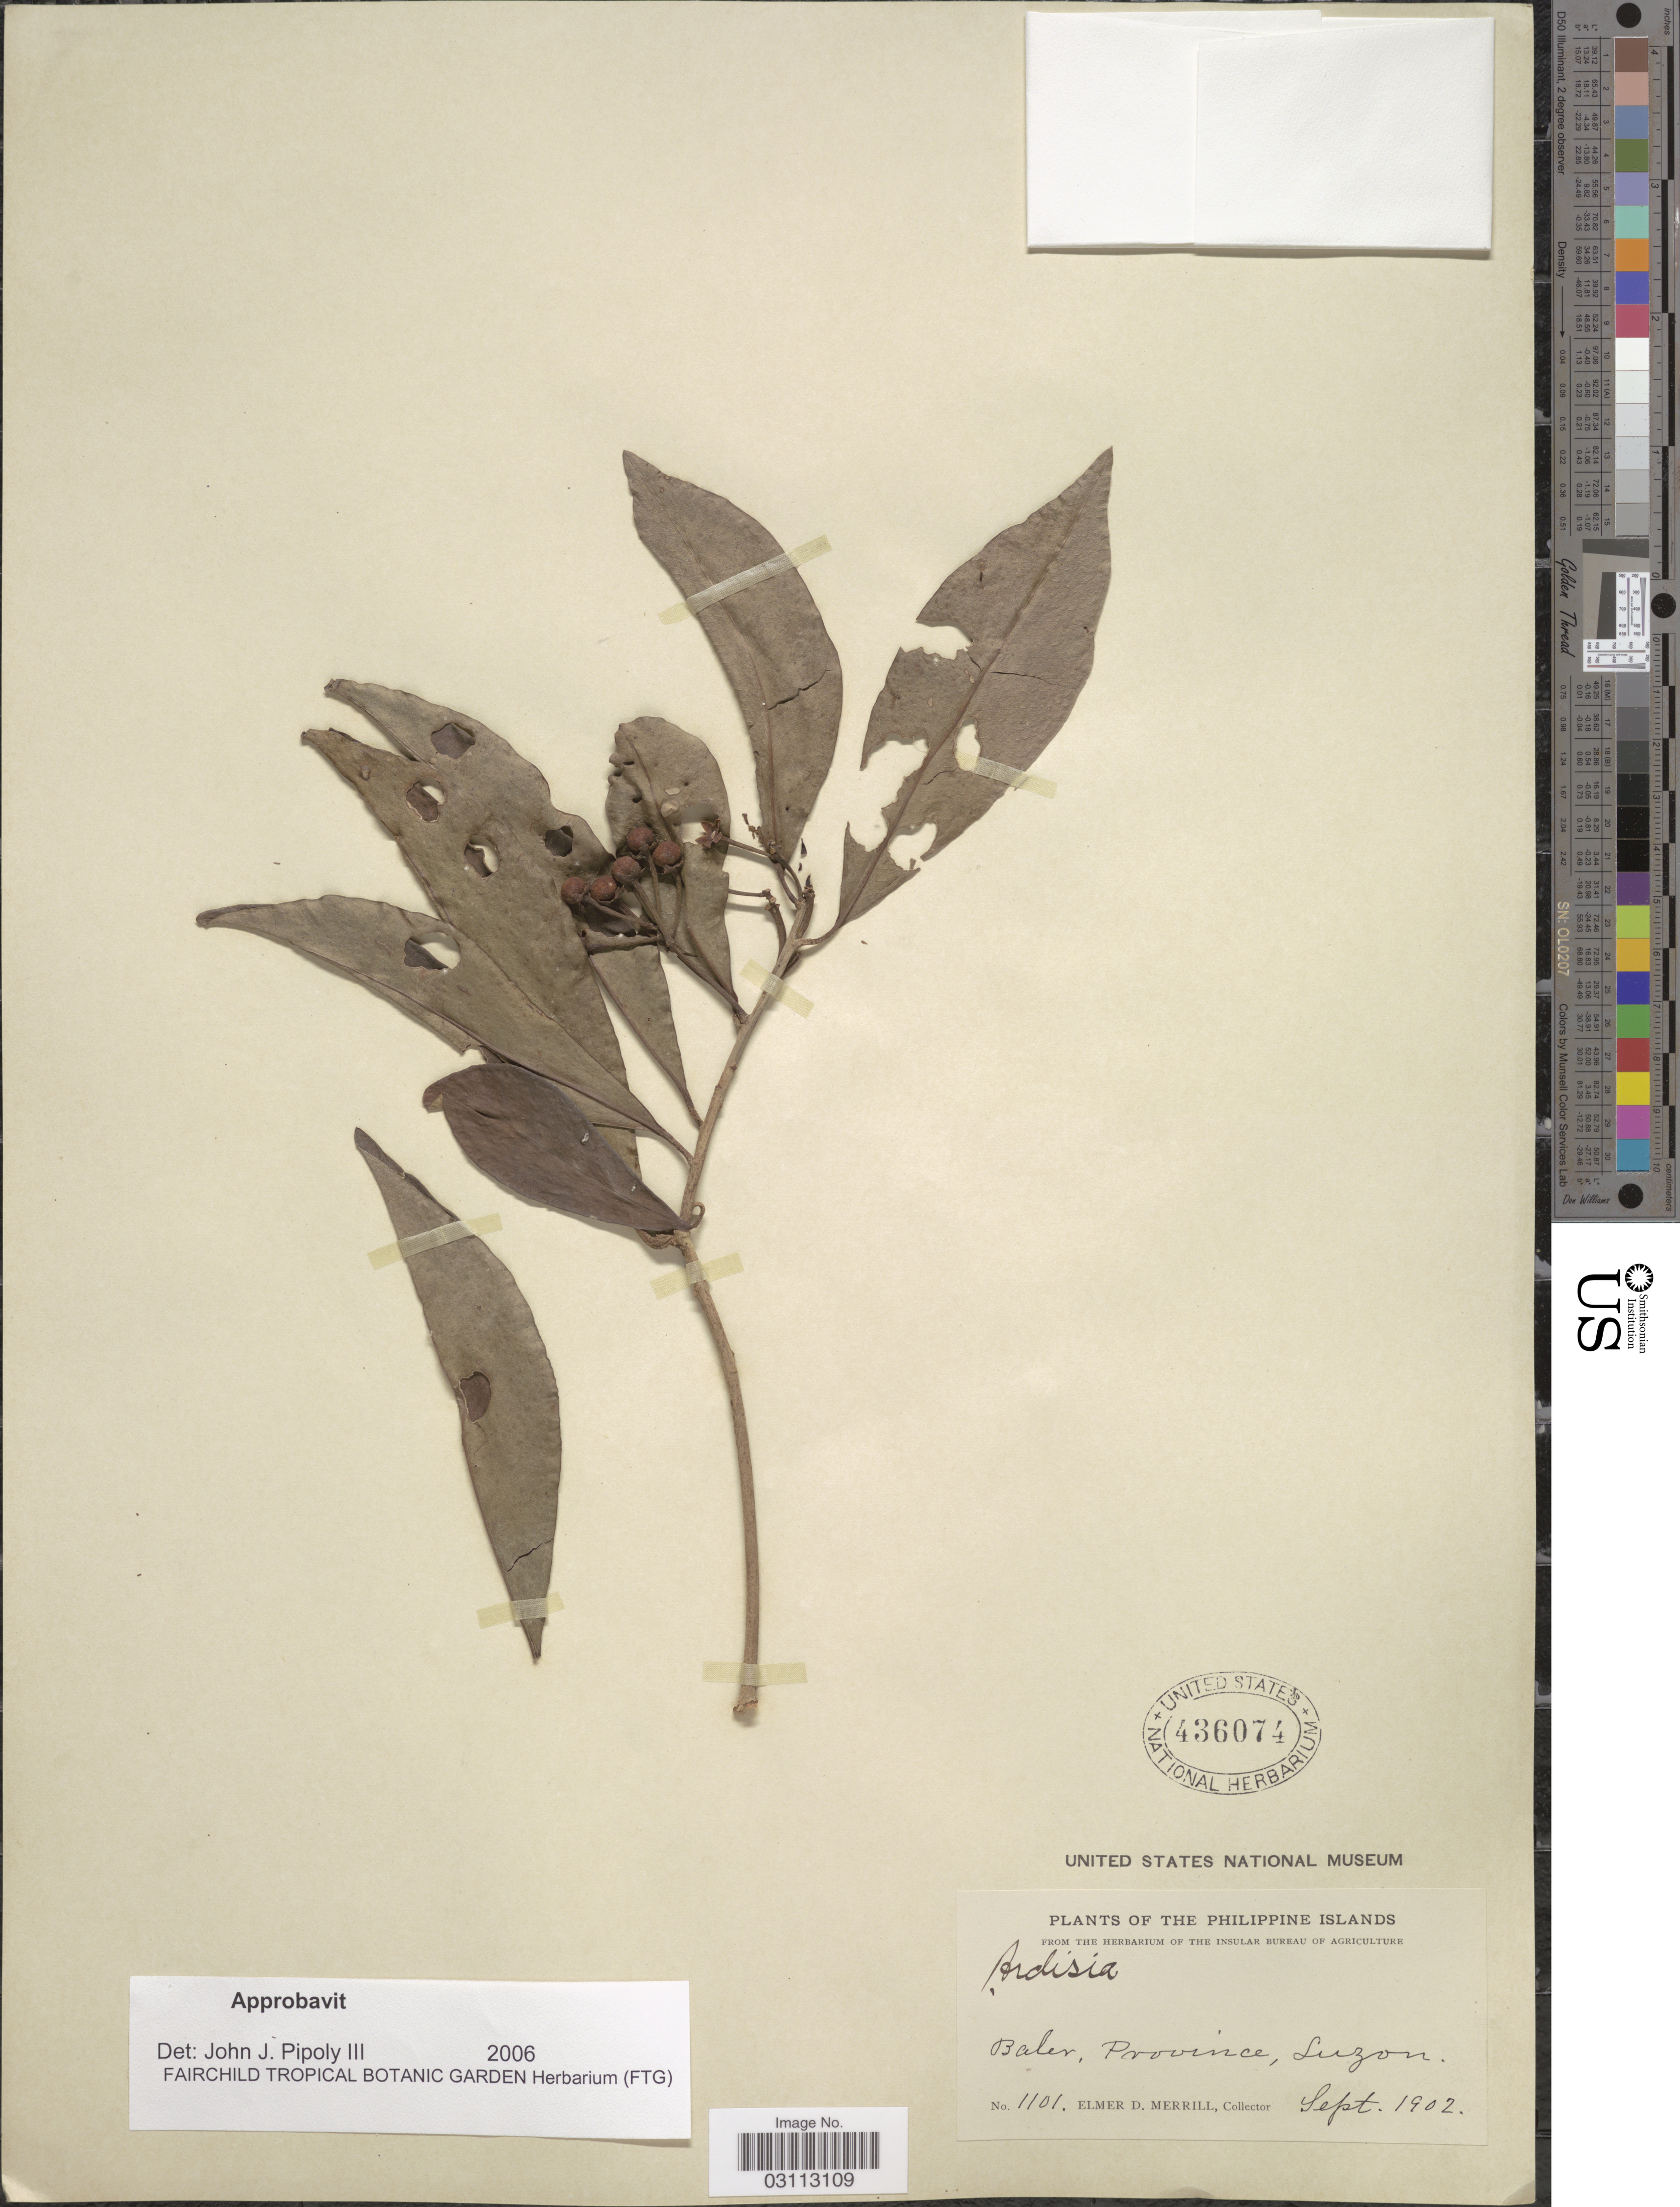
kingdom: Plantae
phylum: Tracheophyta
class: Magnoliopsida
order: Ericales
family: Primulaceae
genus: Ardisia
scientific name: Ardisia sp.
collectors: E. D. Merrill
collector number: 1101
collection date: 1902-09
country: Philippines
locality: Baler, Province, Luzon.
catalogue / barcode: US 436074